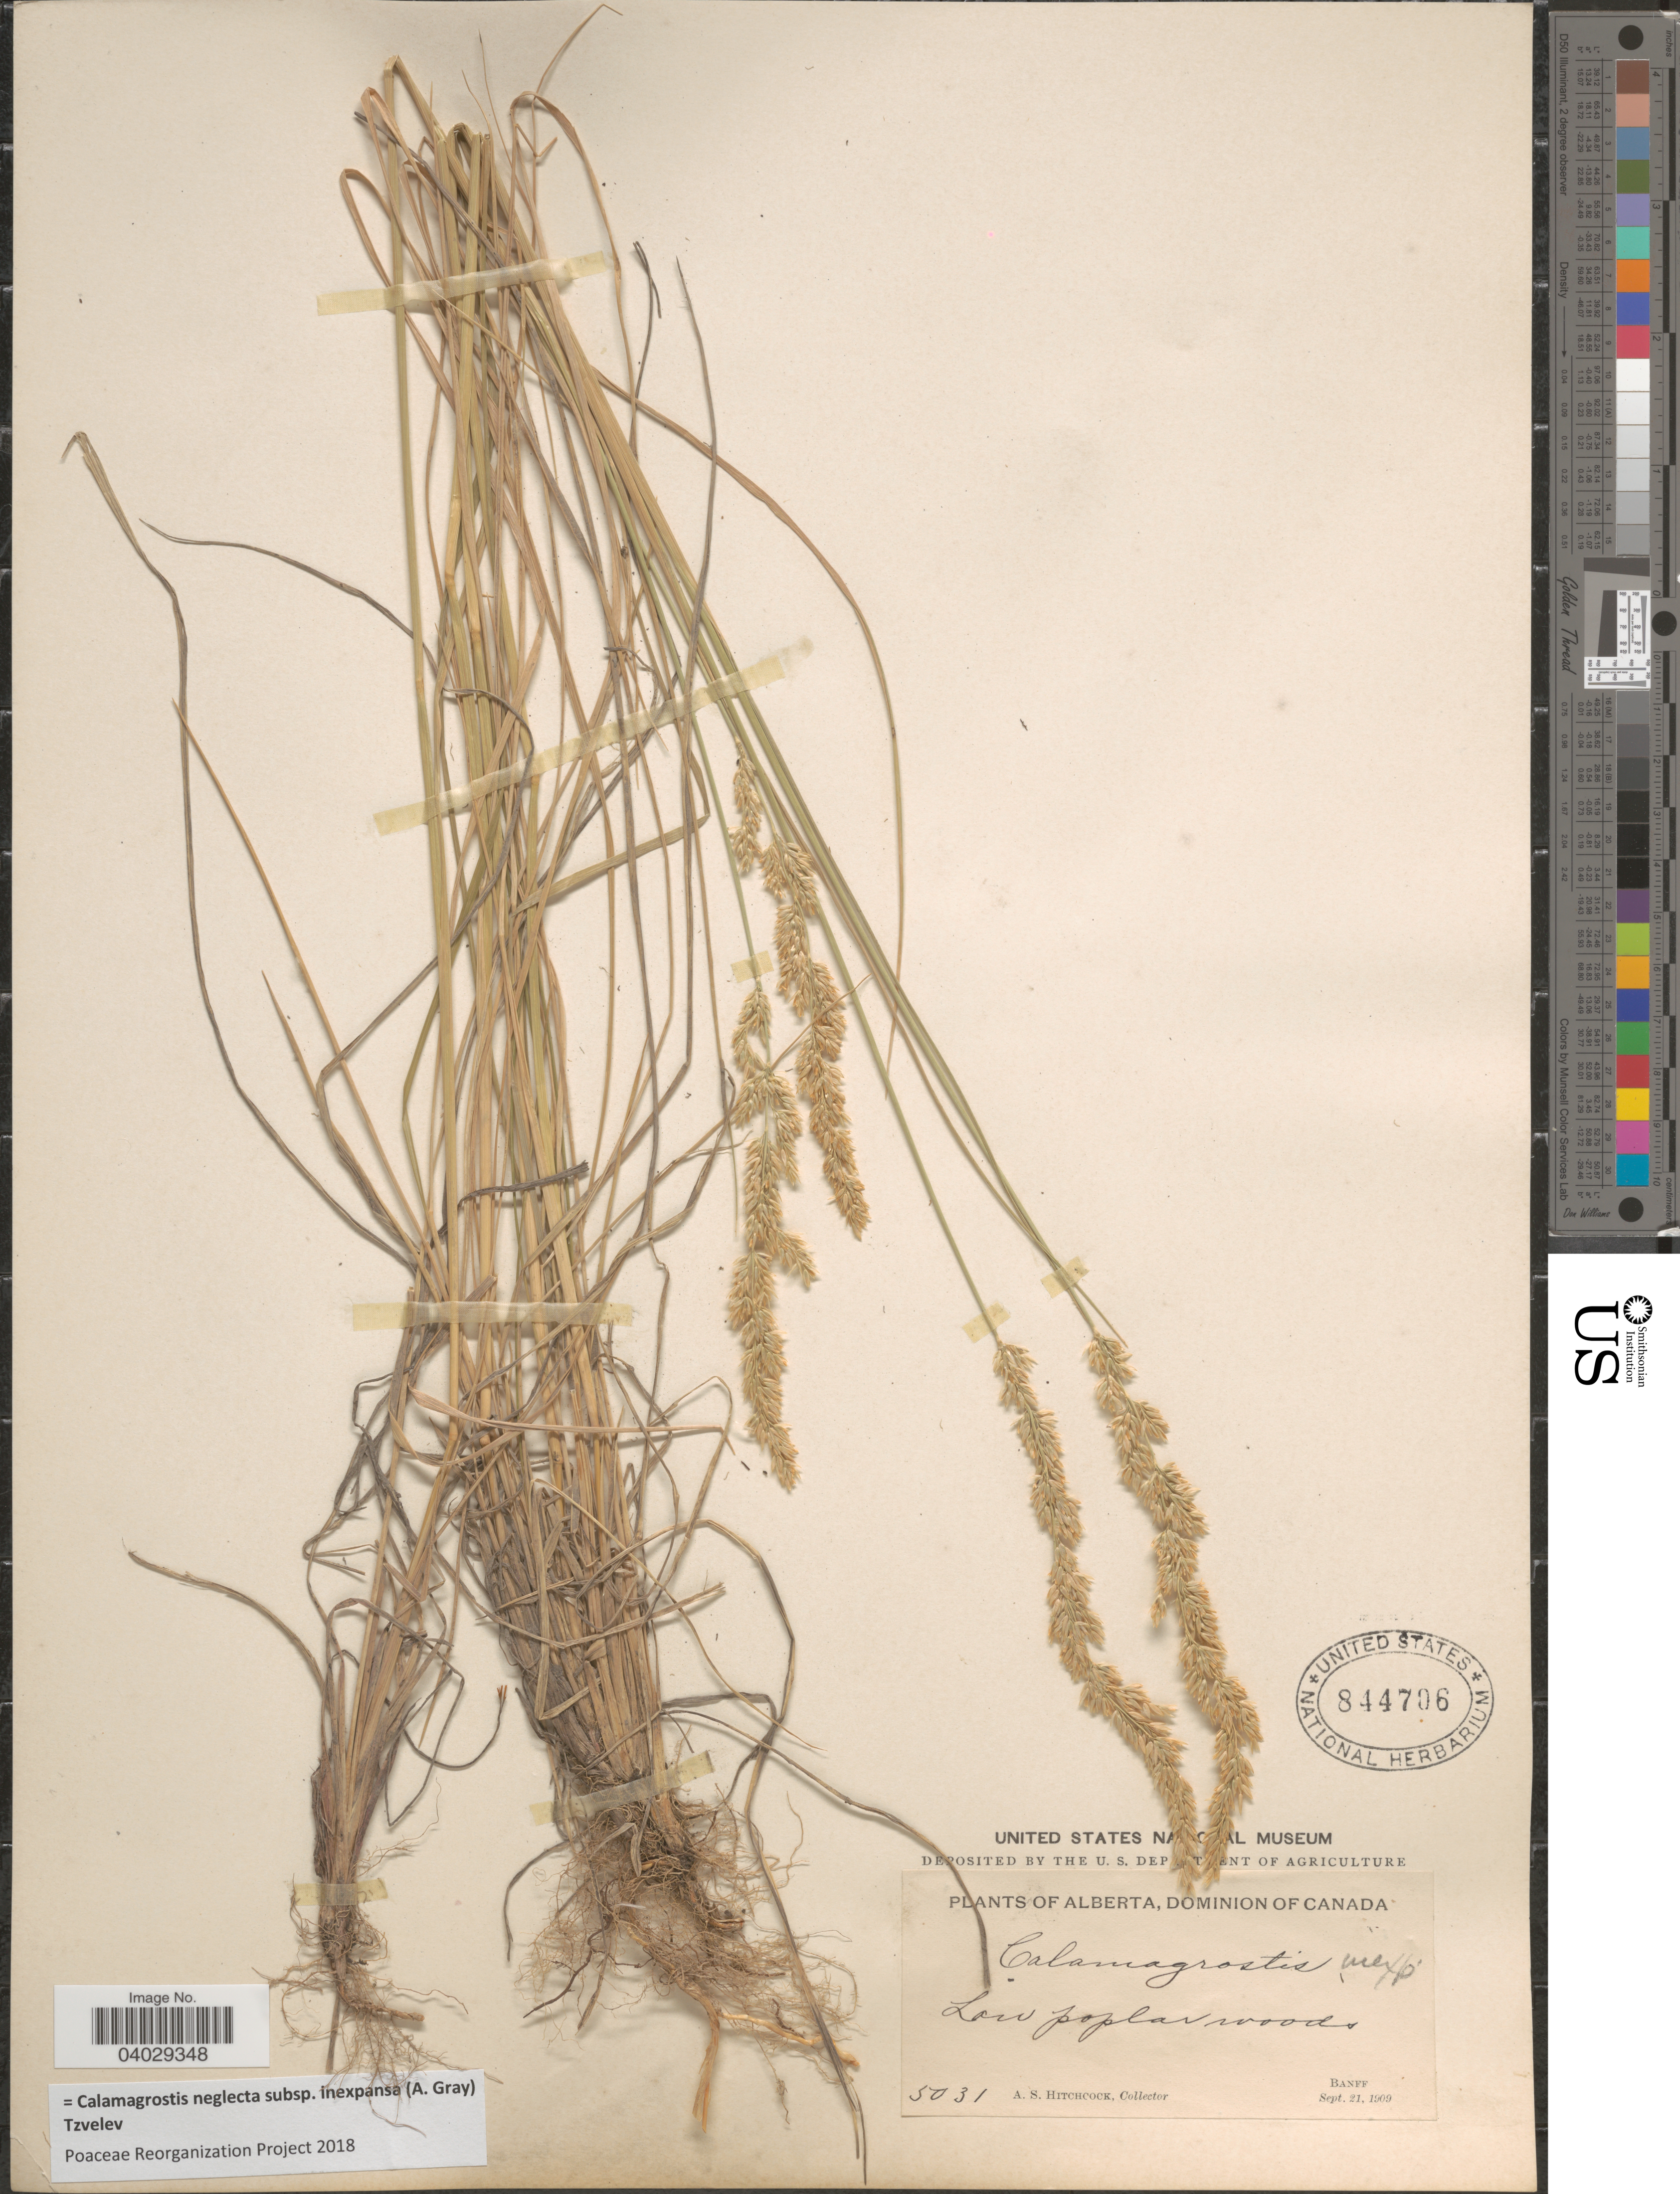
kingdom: Plantae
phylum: Tracheophyta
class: Liliopsida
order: Poales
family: Poaceae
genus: Calamagrostis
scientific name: Calamagrostis neglecta subsp. inexpansa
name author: (A. Gray) Tzvelev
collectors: A. S. Hitchcock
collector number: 5031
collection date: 1909-09-21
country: Canada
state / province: Alberta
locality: Banff.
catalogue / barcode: US 844706